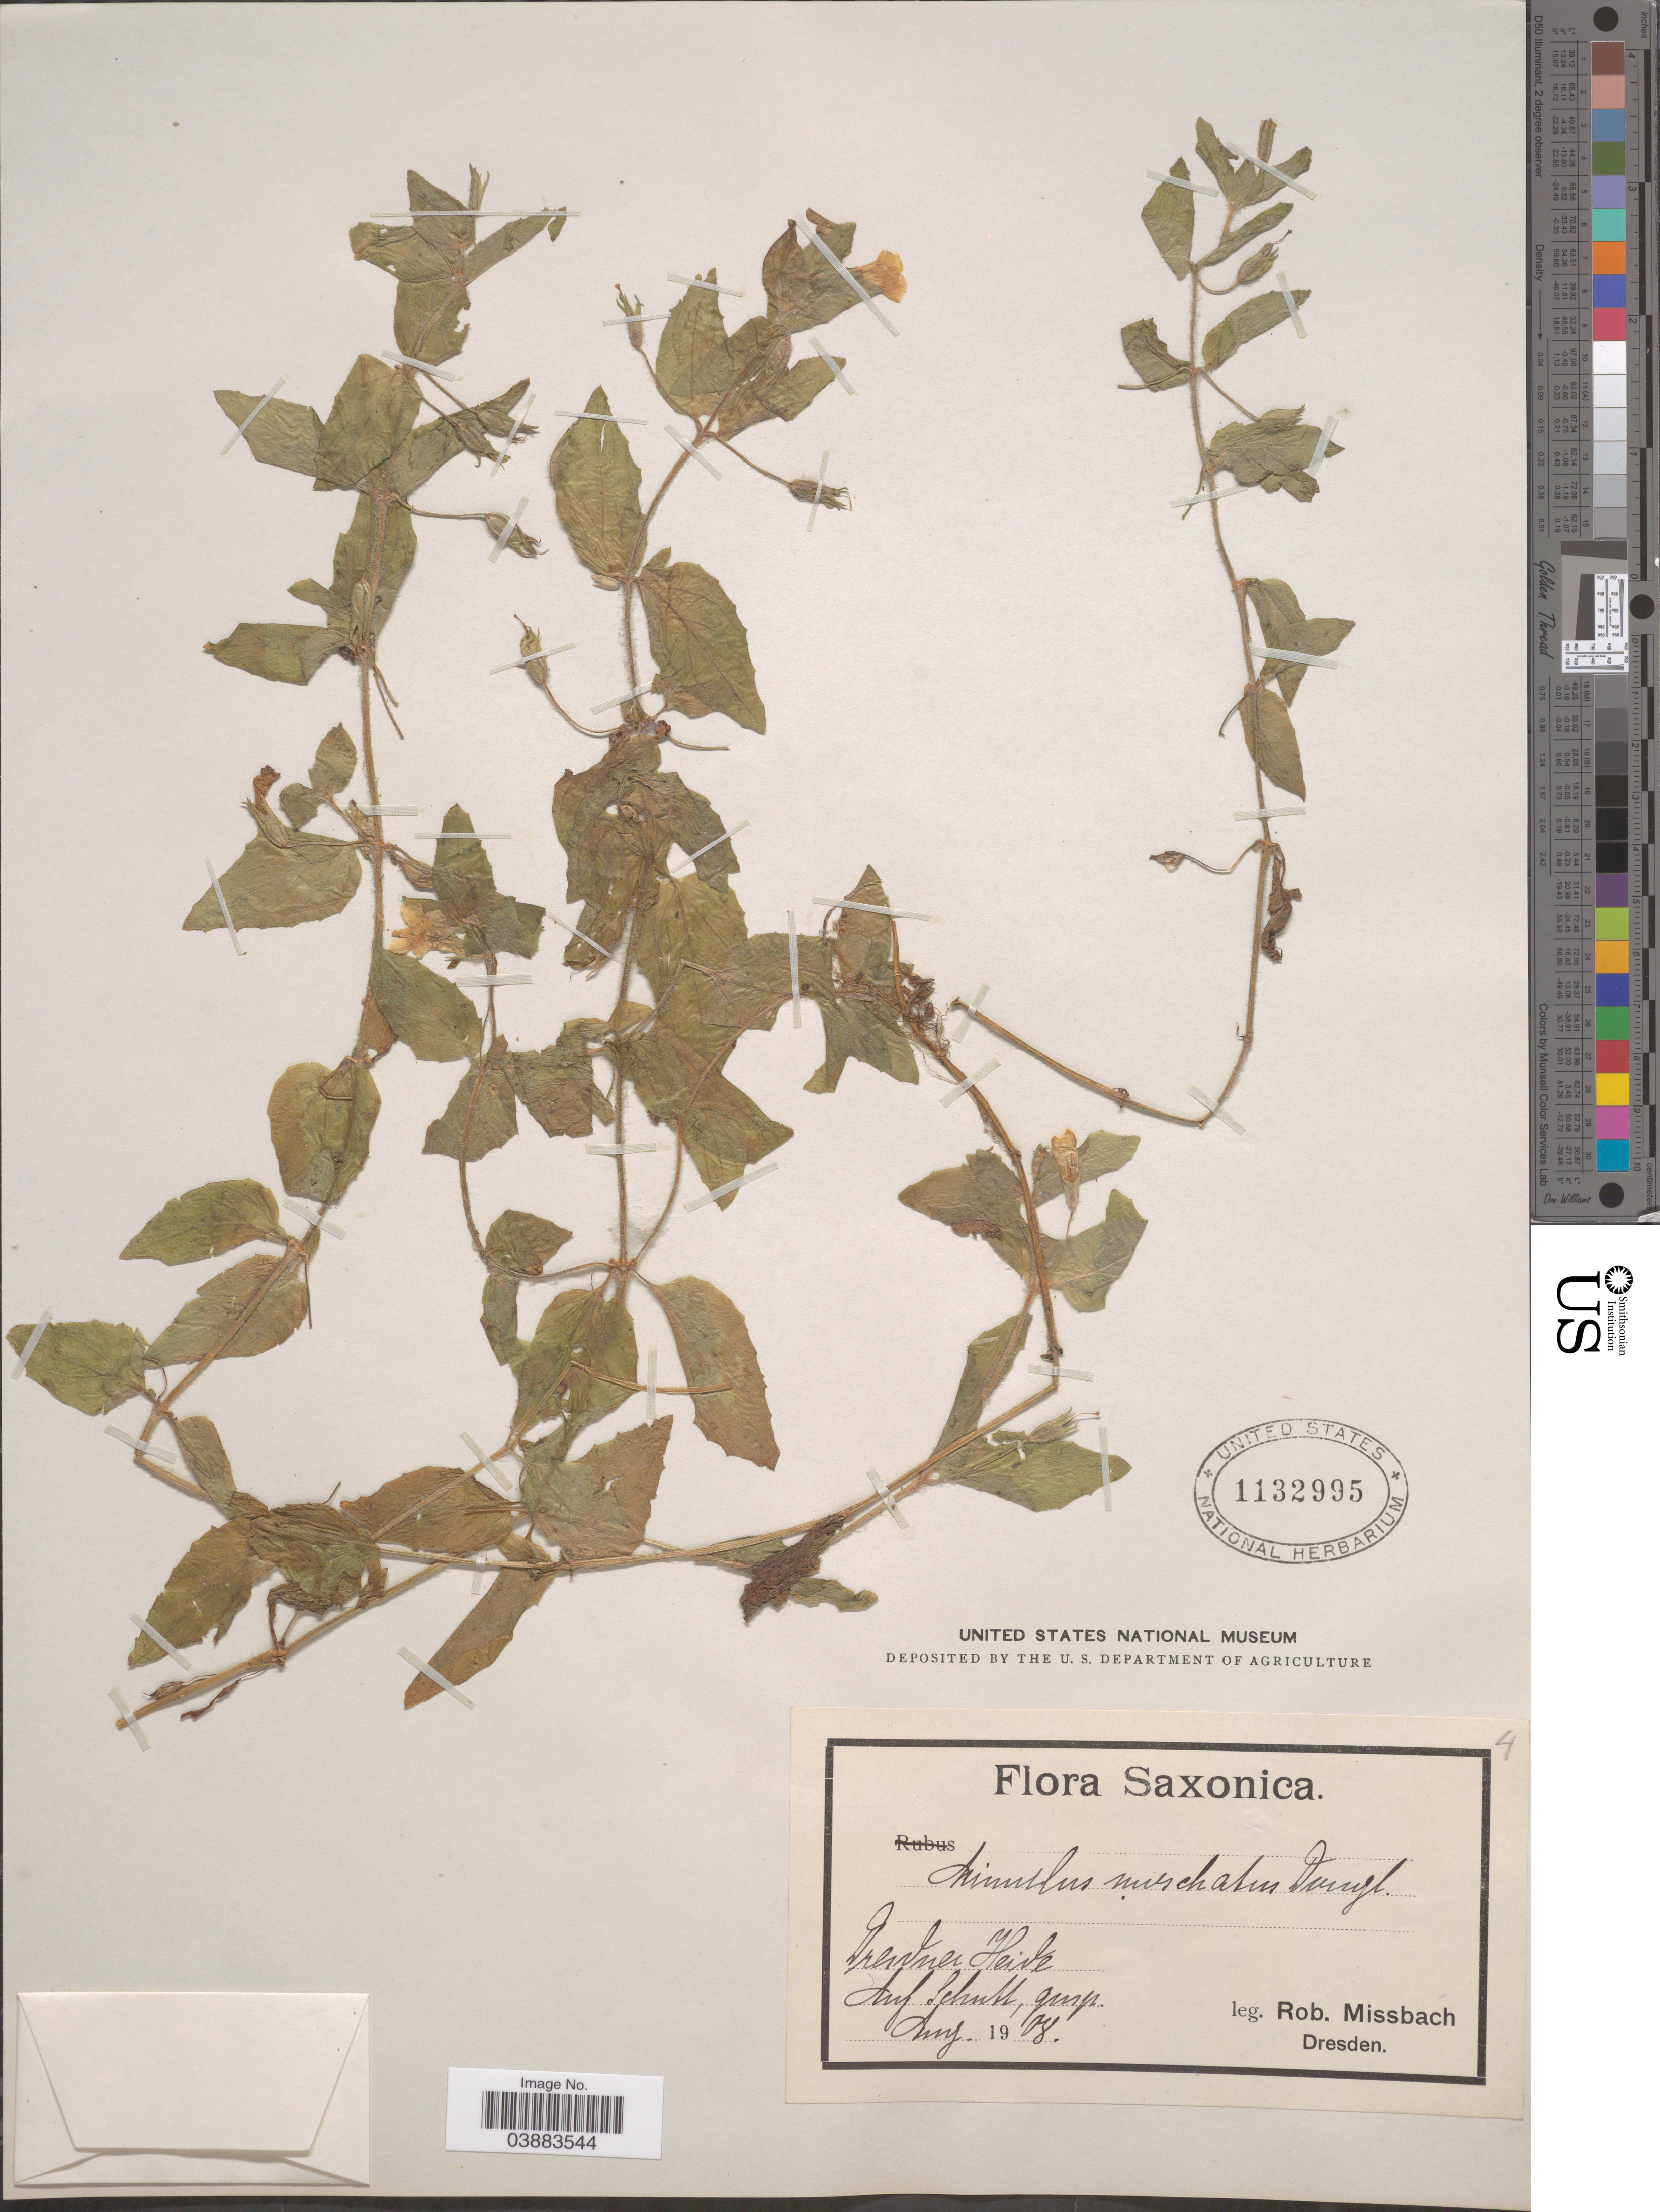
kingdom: Plantae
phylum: Tracheophyta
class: Magnoliopsida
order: Lamiales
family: Phrymaceae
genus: Mimulus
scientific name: Mimulus moschatus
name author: Douglas ex Lindl.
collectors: R. Missbach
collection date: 1908-08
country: Germany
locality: Saxonica. Dresden Heide.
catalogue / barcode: US 1132995